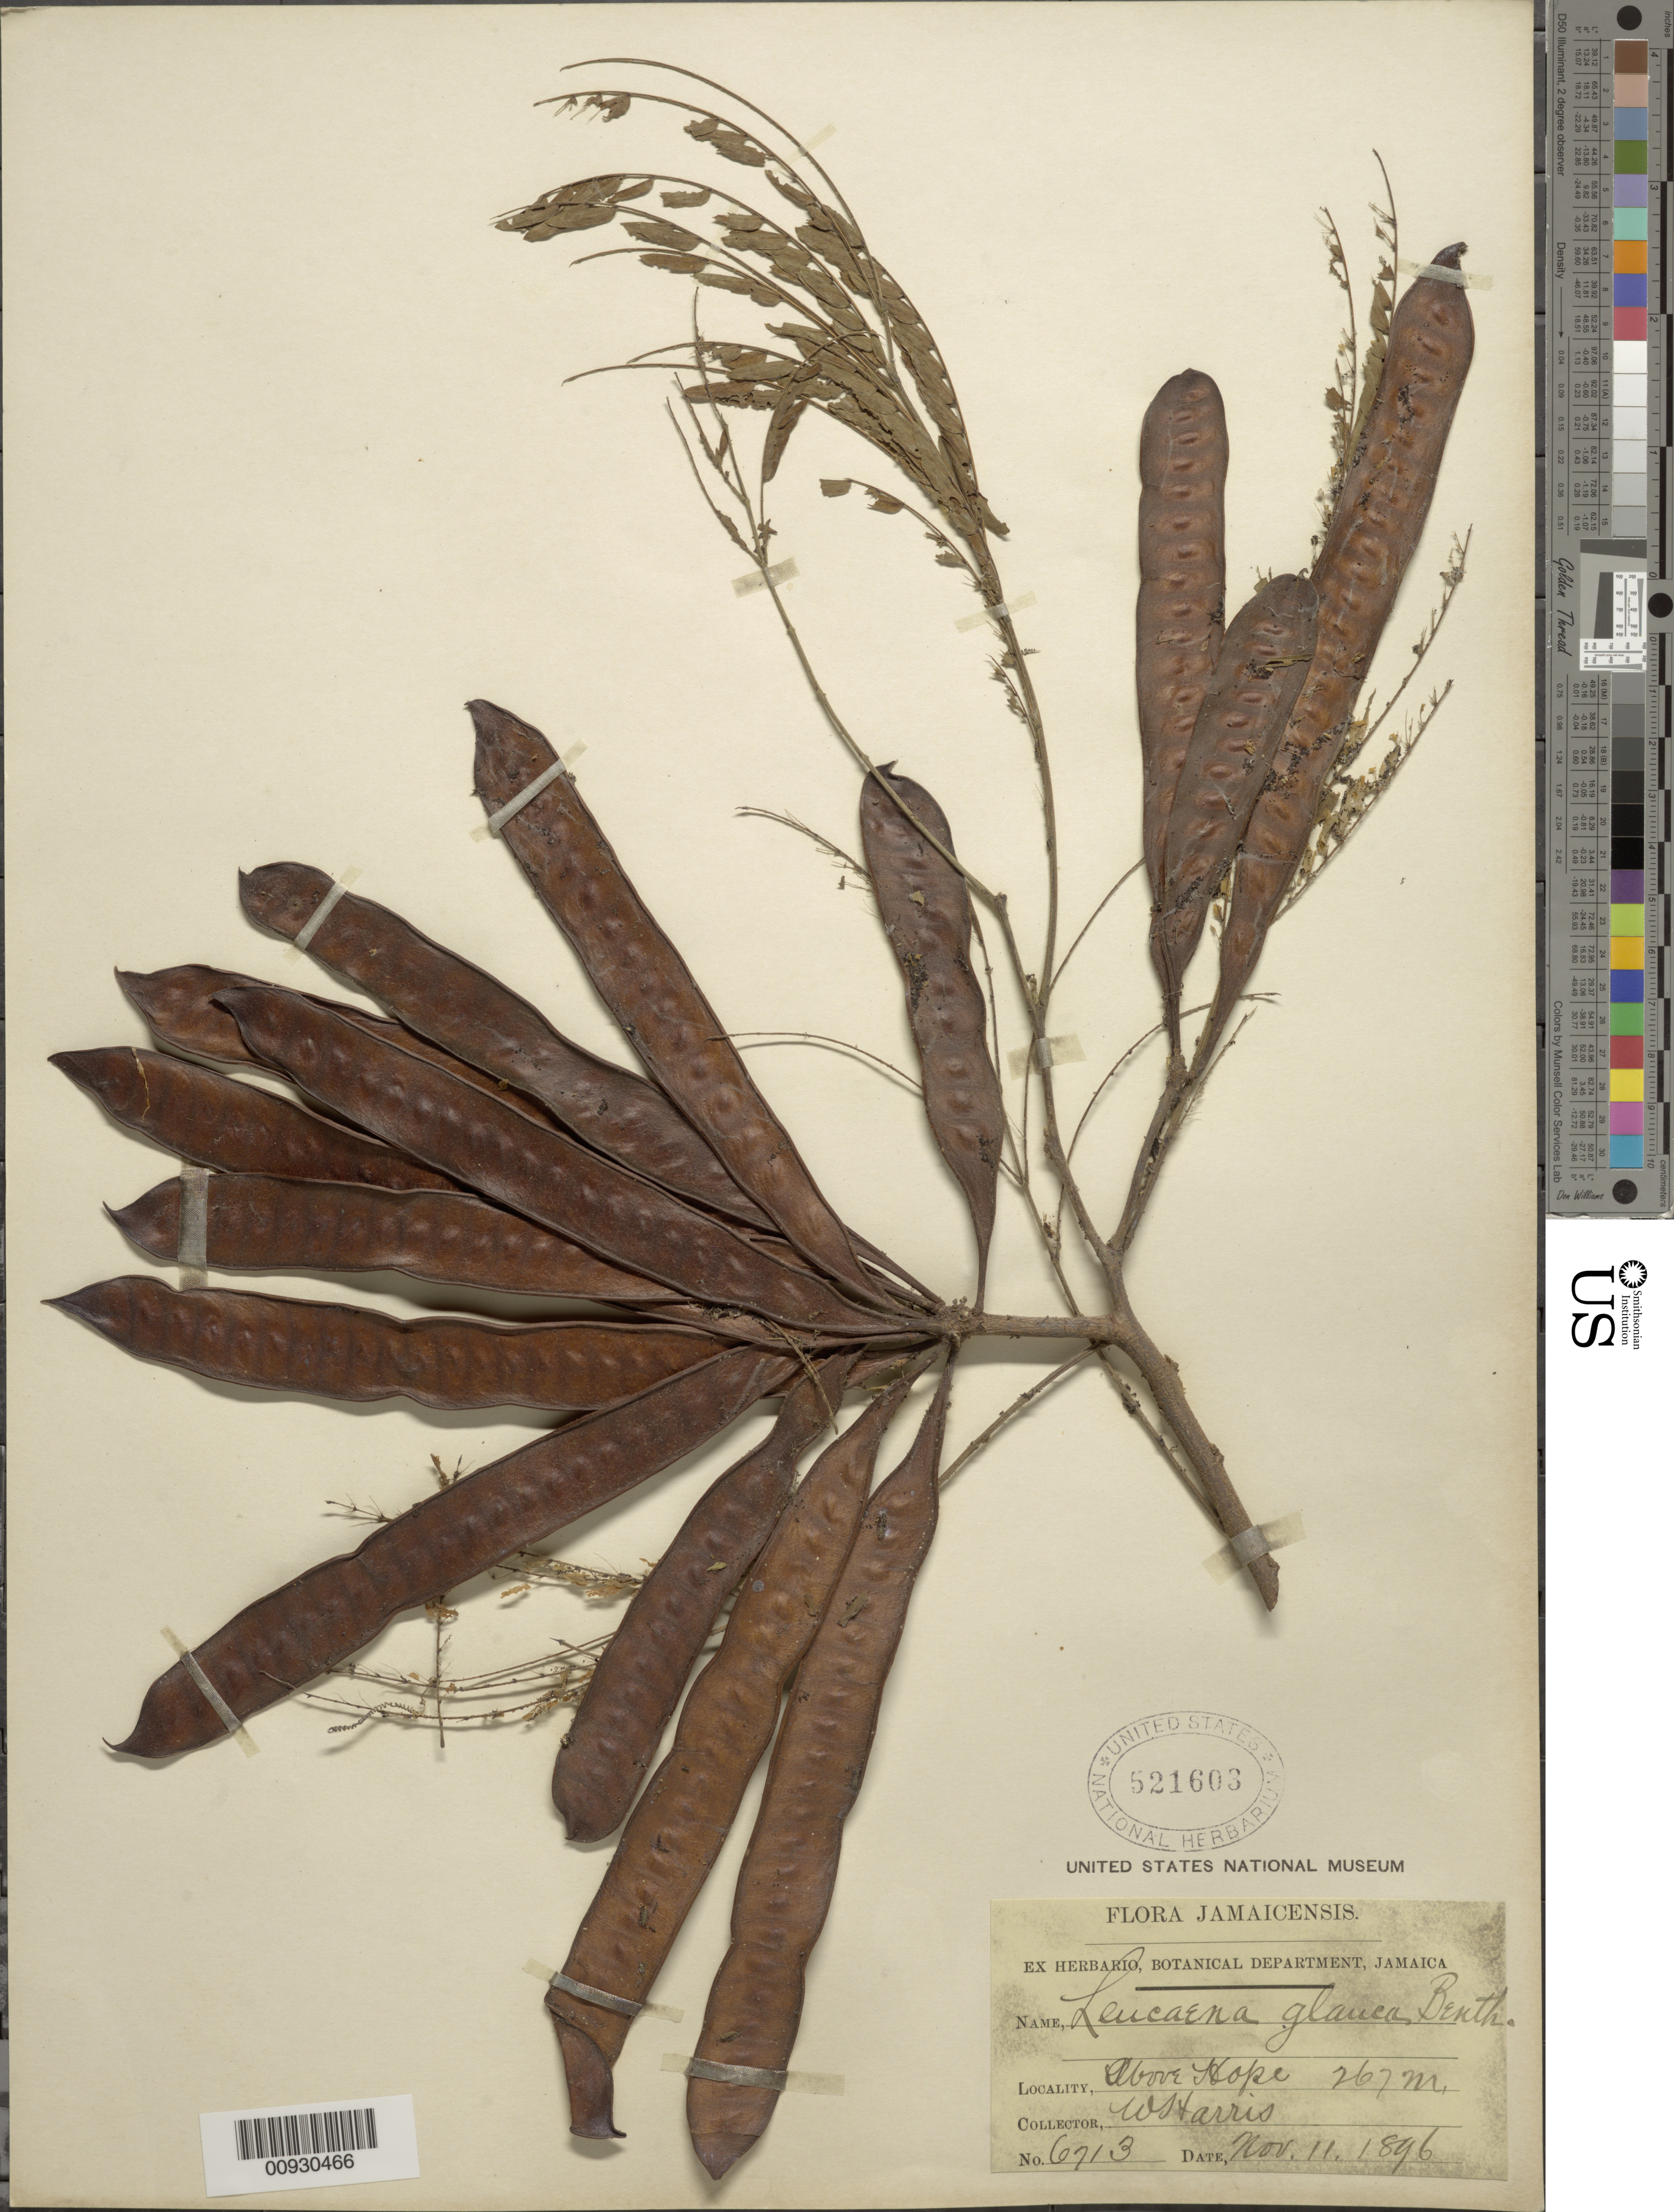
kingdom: Plantae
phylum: Tracheophyta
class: Magnoliopsida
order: Fabales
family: Fabaceae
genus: Leucaena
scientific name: Leucaena leucocephala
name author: (Lam.) de Wit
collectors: W. H. Harris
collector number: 6713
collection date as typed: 11 Nov 1896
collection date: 1896-11-11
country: Jamaica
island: Jamaica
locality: Above Hope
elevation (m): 267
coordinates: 0 N, 0 E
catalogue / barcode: US 521603